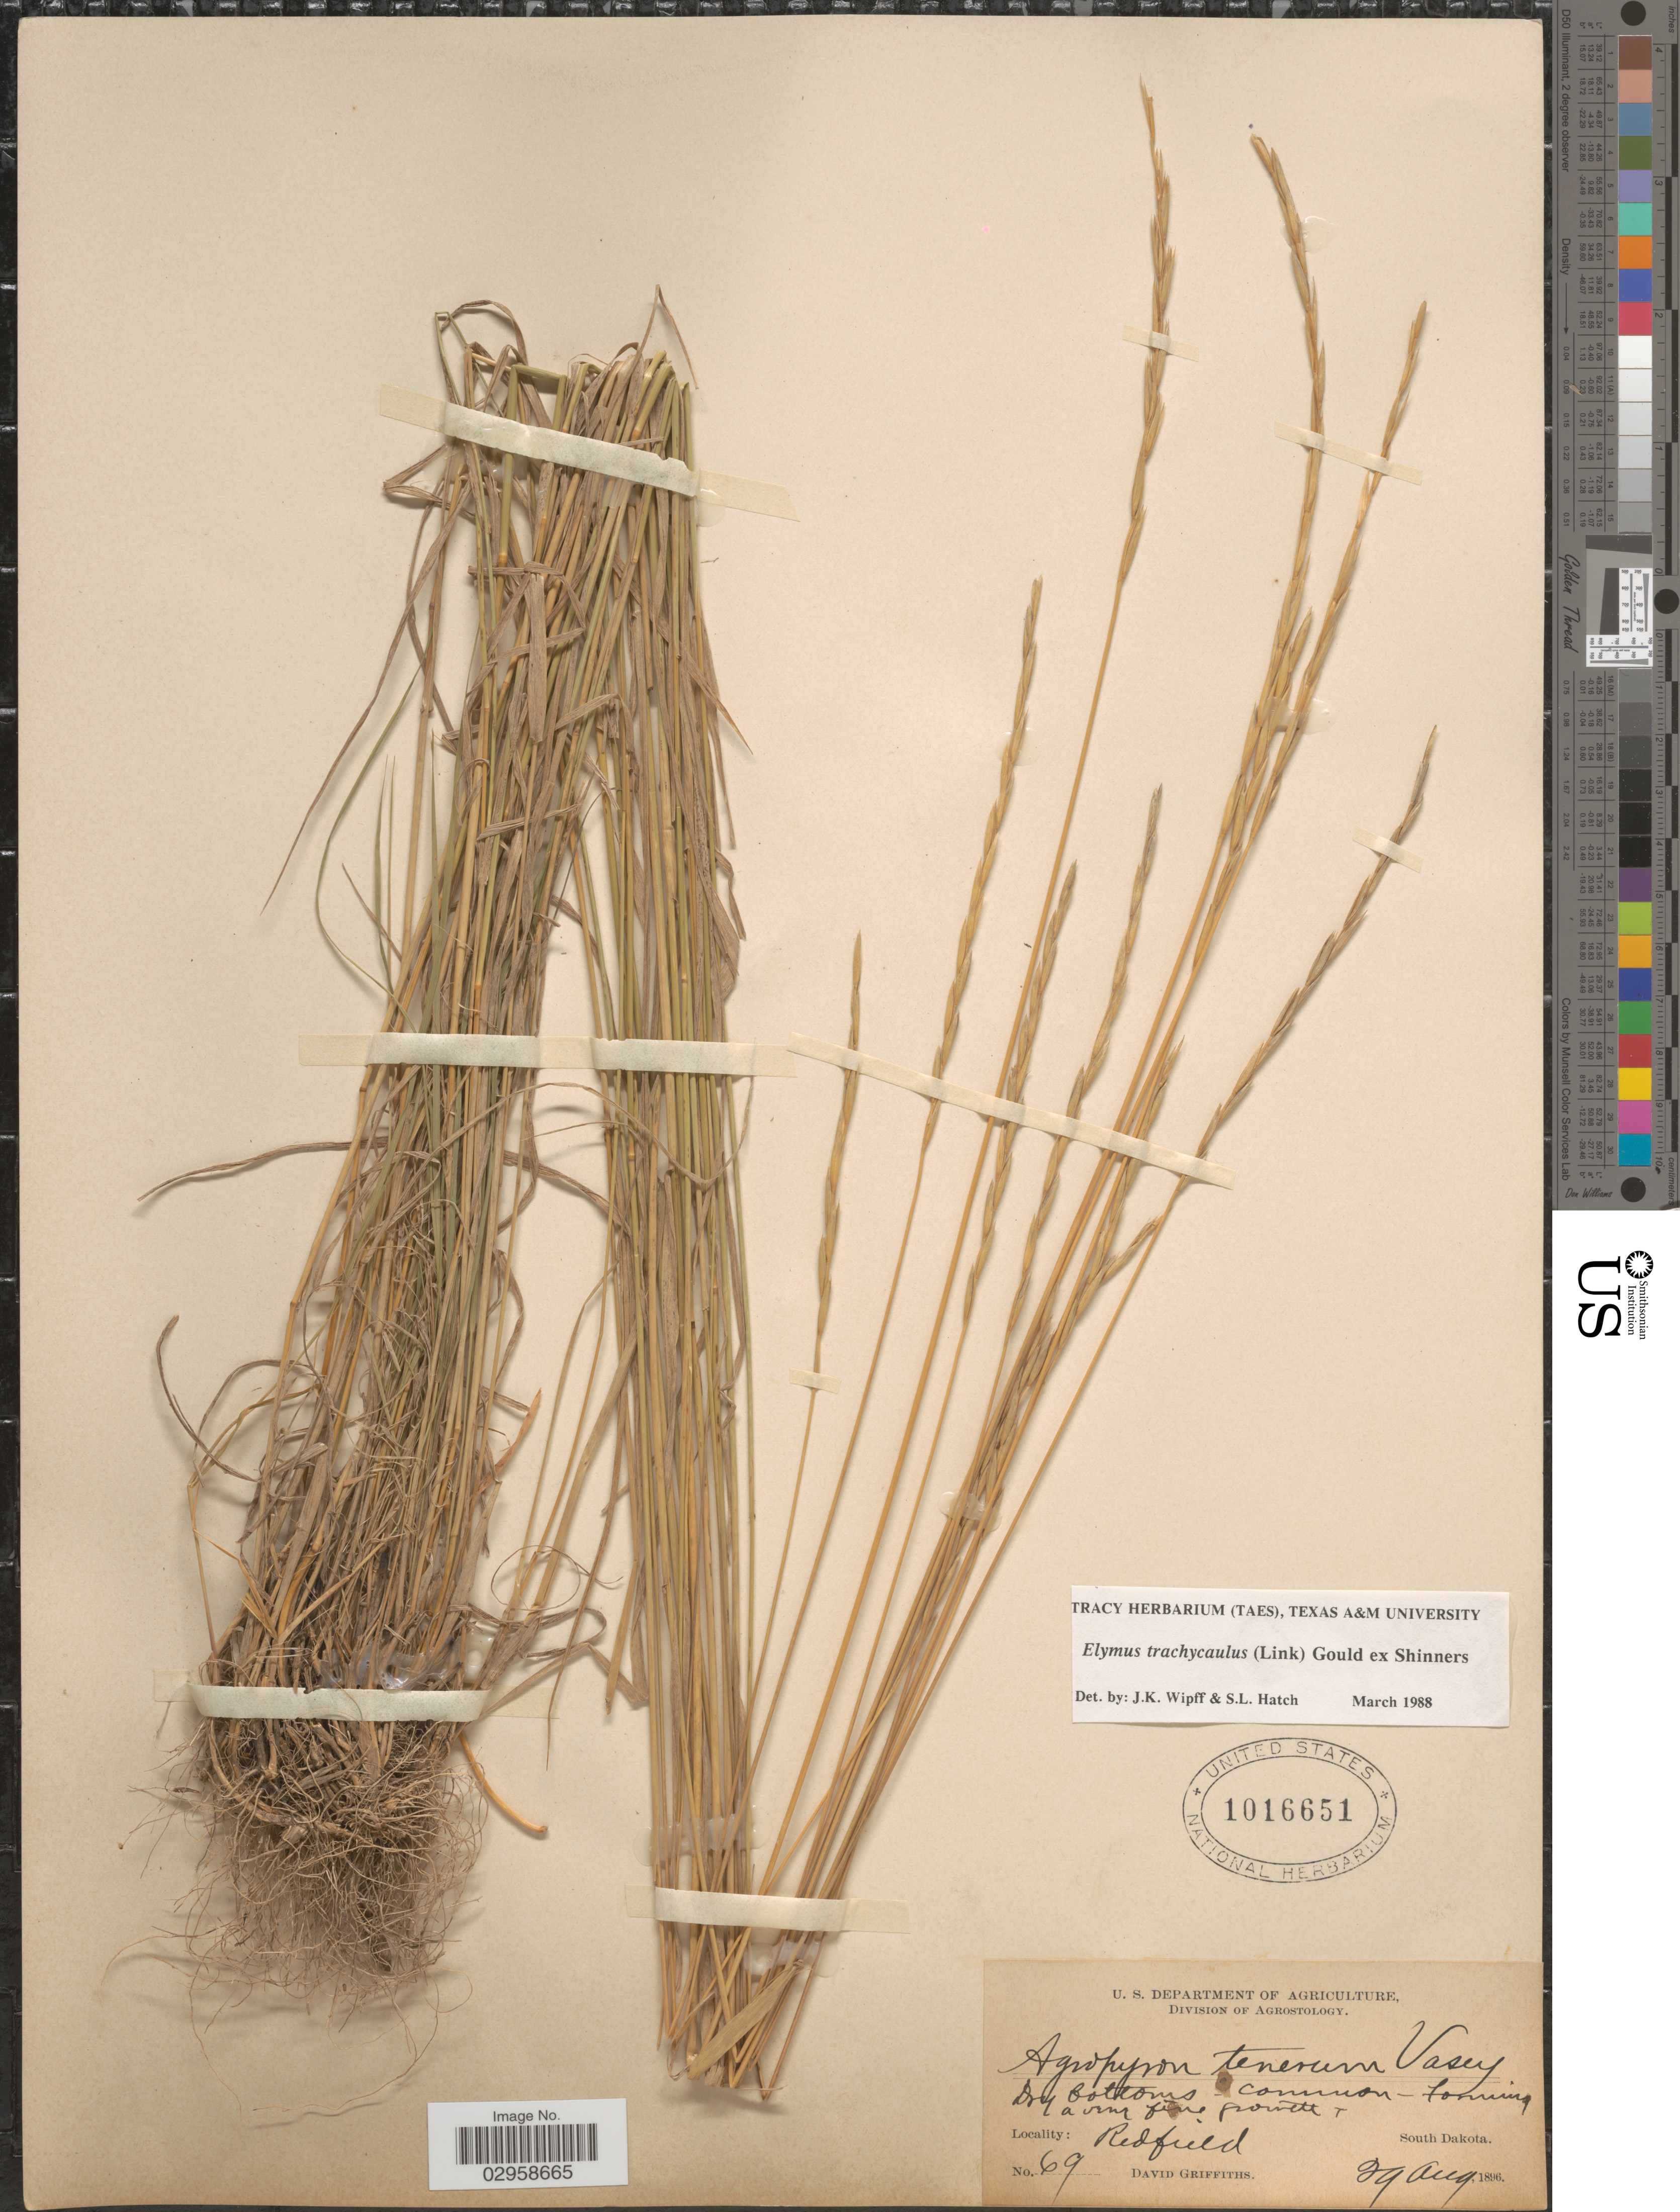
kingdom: Plantae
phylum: Tracheophyta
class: Liliopsida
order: Poales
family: Poaceae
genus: Elymus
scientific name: Elymus trachycaulus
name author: (Link) Gould ex Shinners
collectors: D. Griffiths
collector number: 69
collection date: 1896-08-29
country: United States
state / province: South Dakota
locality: Redfield.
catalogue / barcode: US 1016651